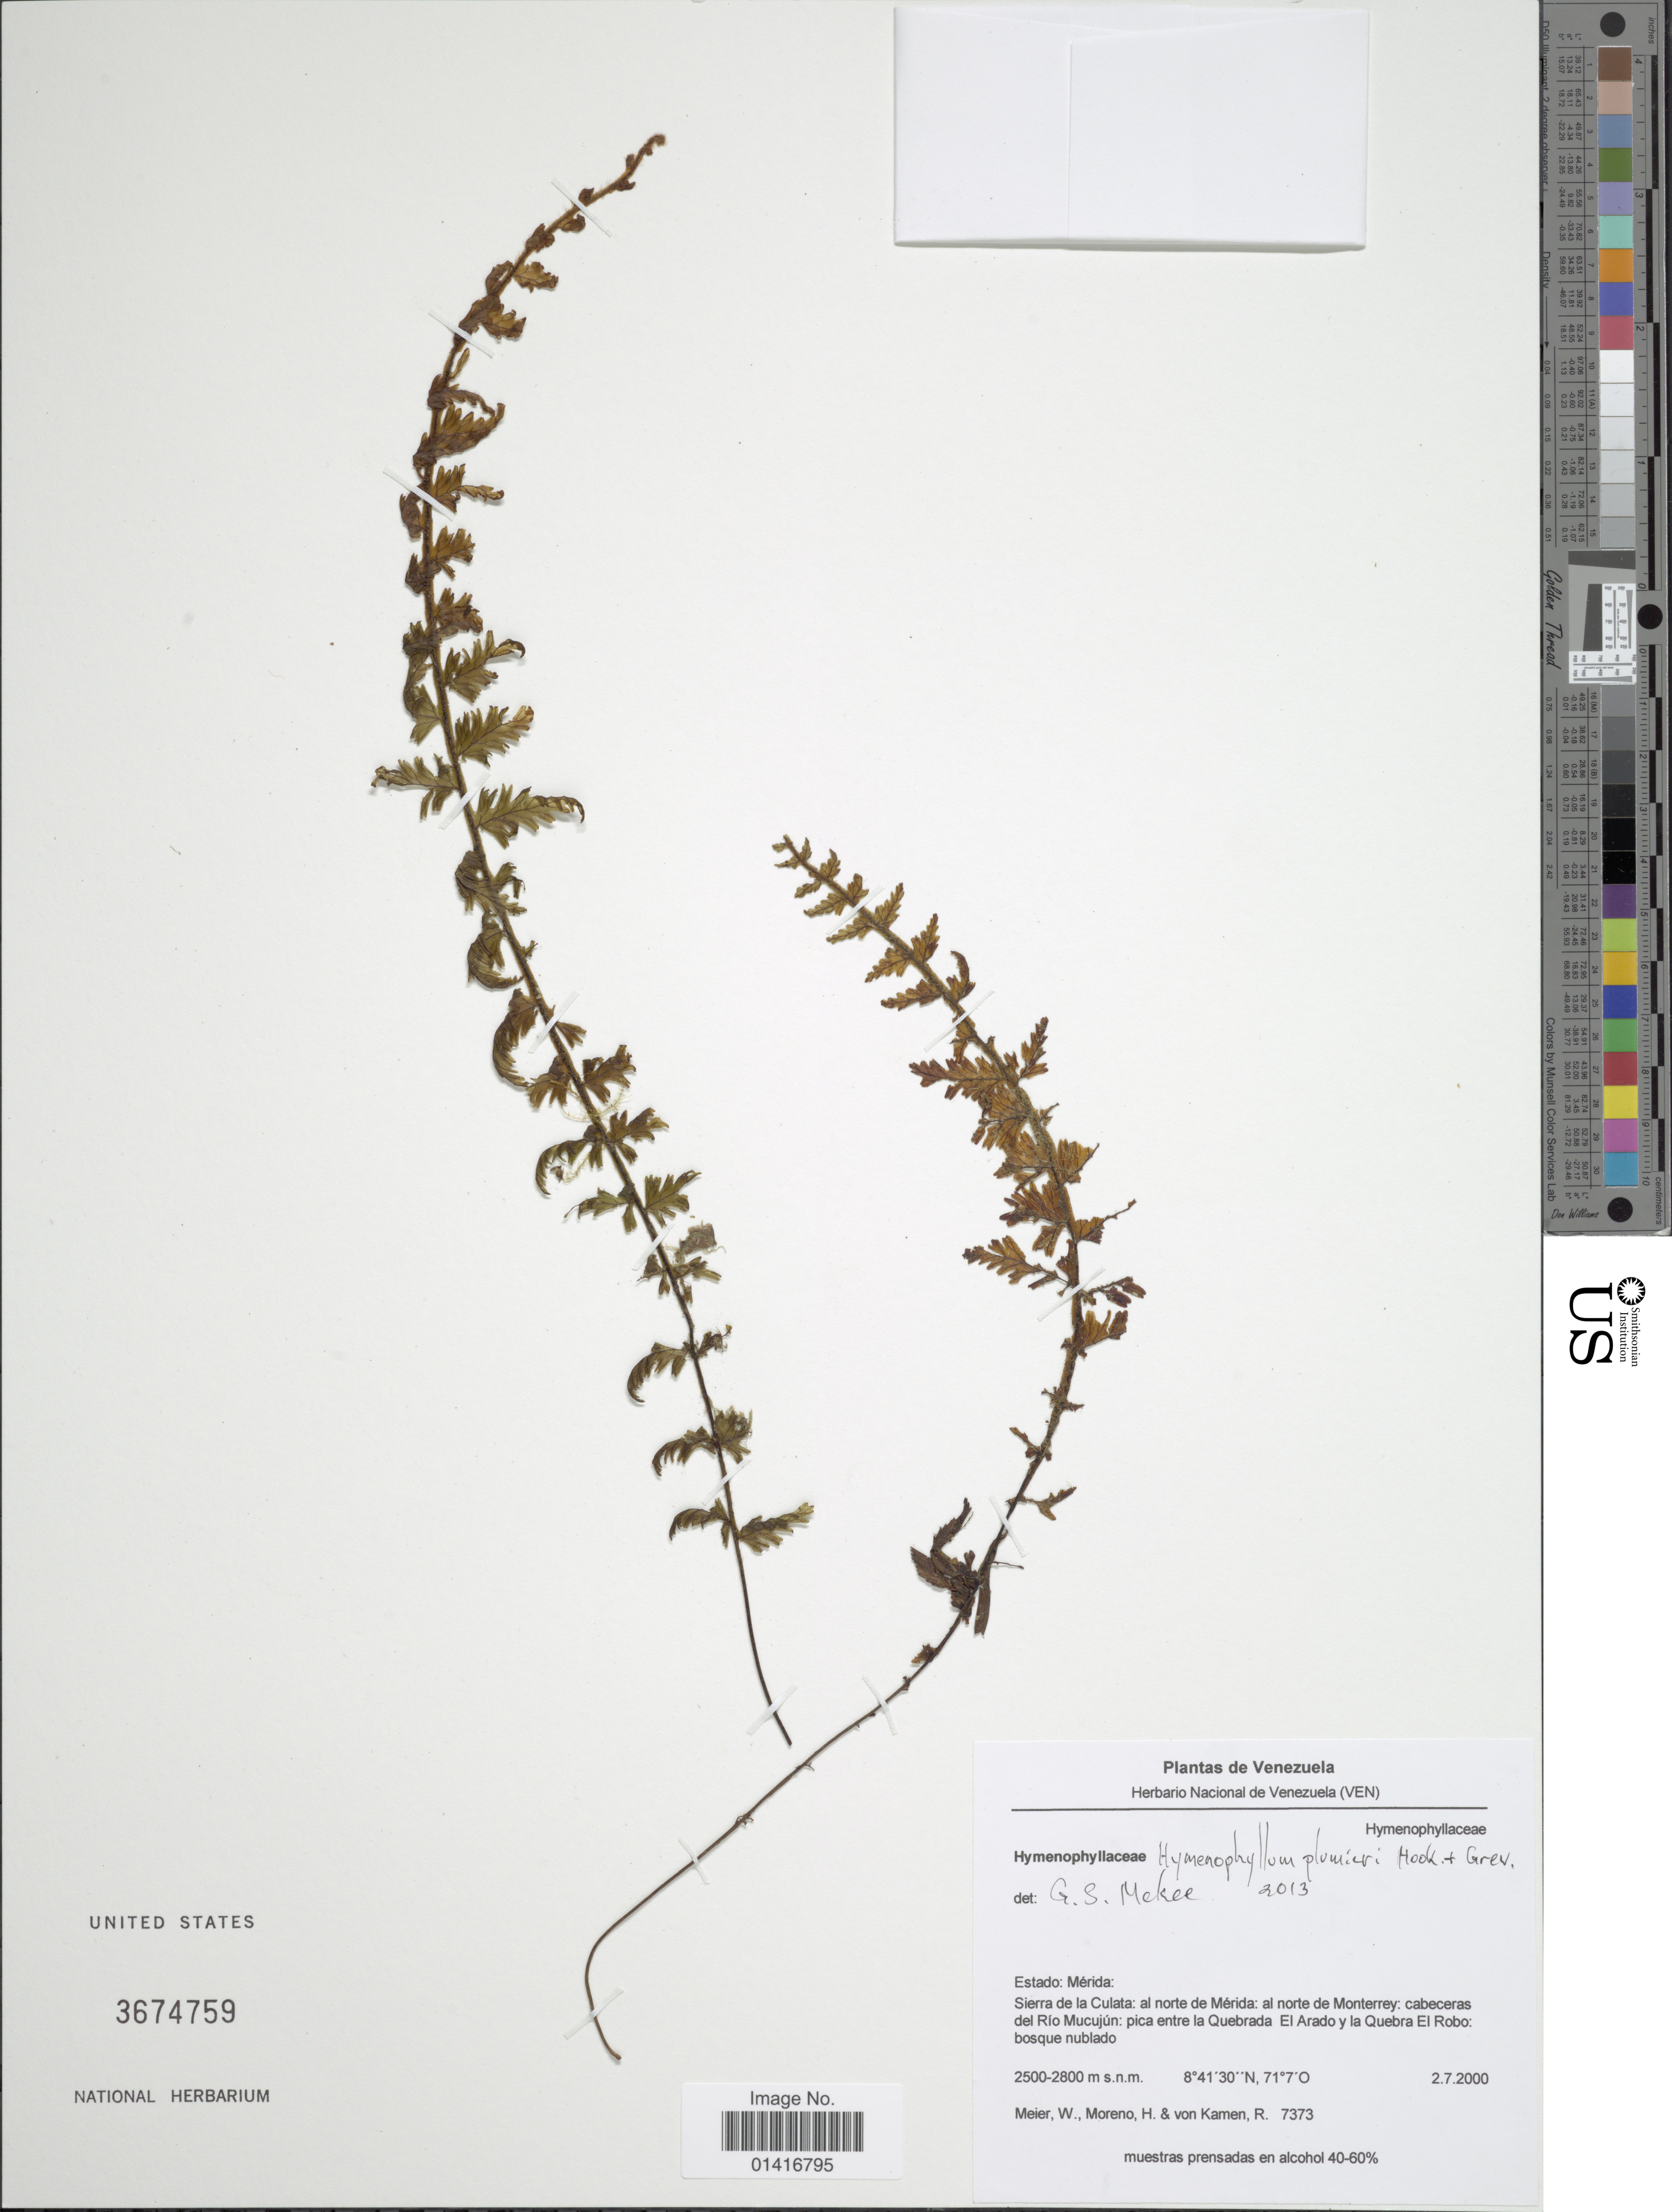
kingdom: Plantae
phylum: Tracheophyta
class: Polypodiopsida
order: Hymenophyllales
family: Hymenophyllaceae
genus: Hymenophyllum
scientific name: Hymenophyllum plumieri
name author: Hook. & Grev.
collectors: W. Meier, H. Moreno & R. von Kamen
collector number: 7373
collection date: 2000-07-02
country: Venezuela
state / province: Mérida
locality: Sierra de la Culata: al norte de Mérida: al norte de Monterrey; Cabeceras de Río Mucujún: pica entre la Quebrada El Arado y la Quebra El Robo: bosque nublado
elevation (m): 2500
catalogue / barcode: US 3674759